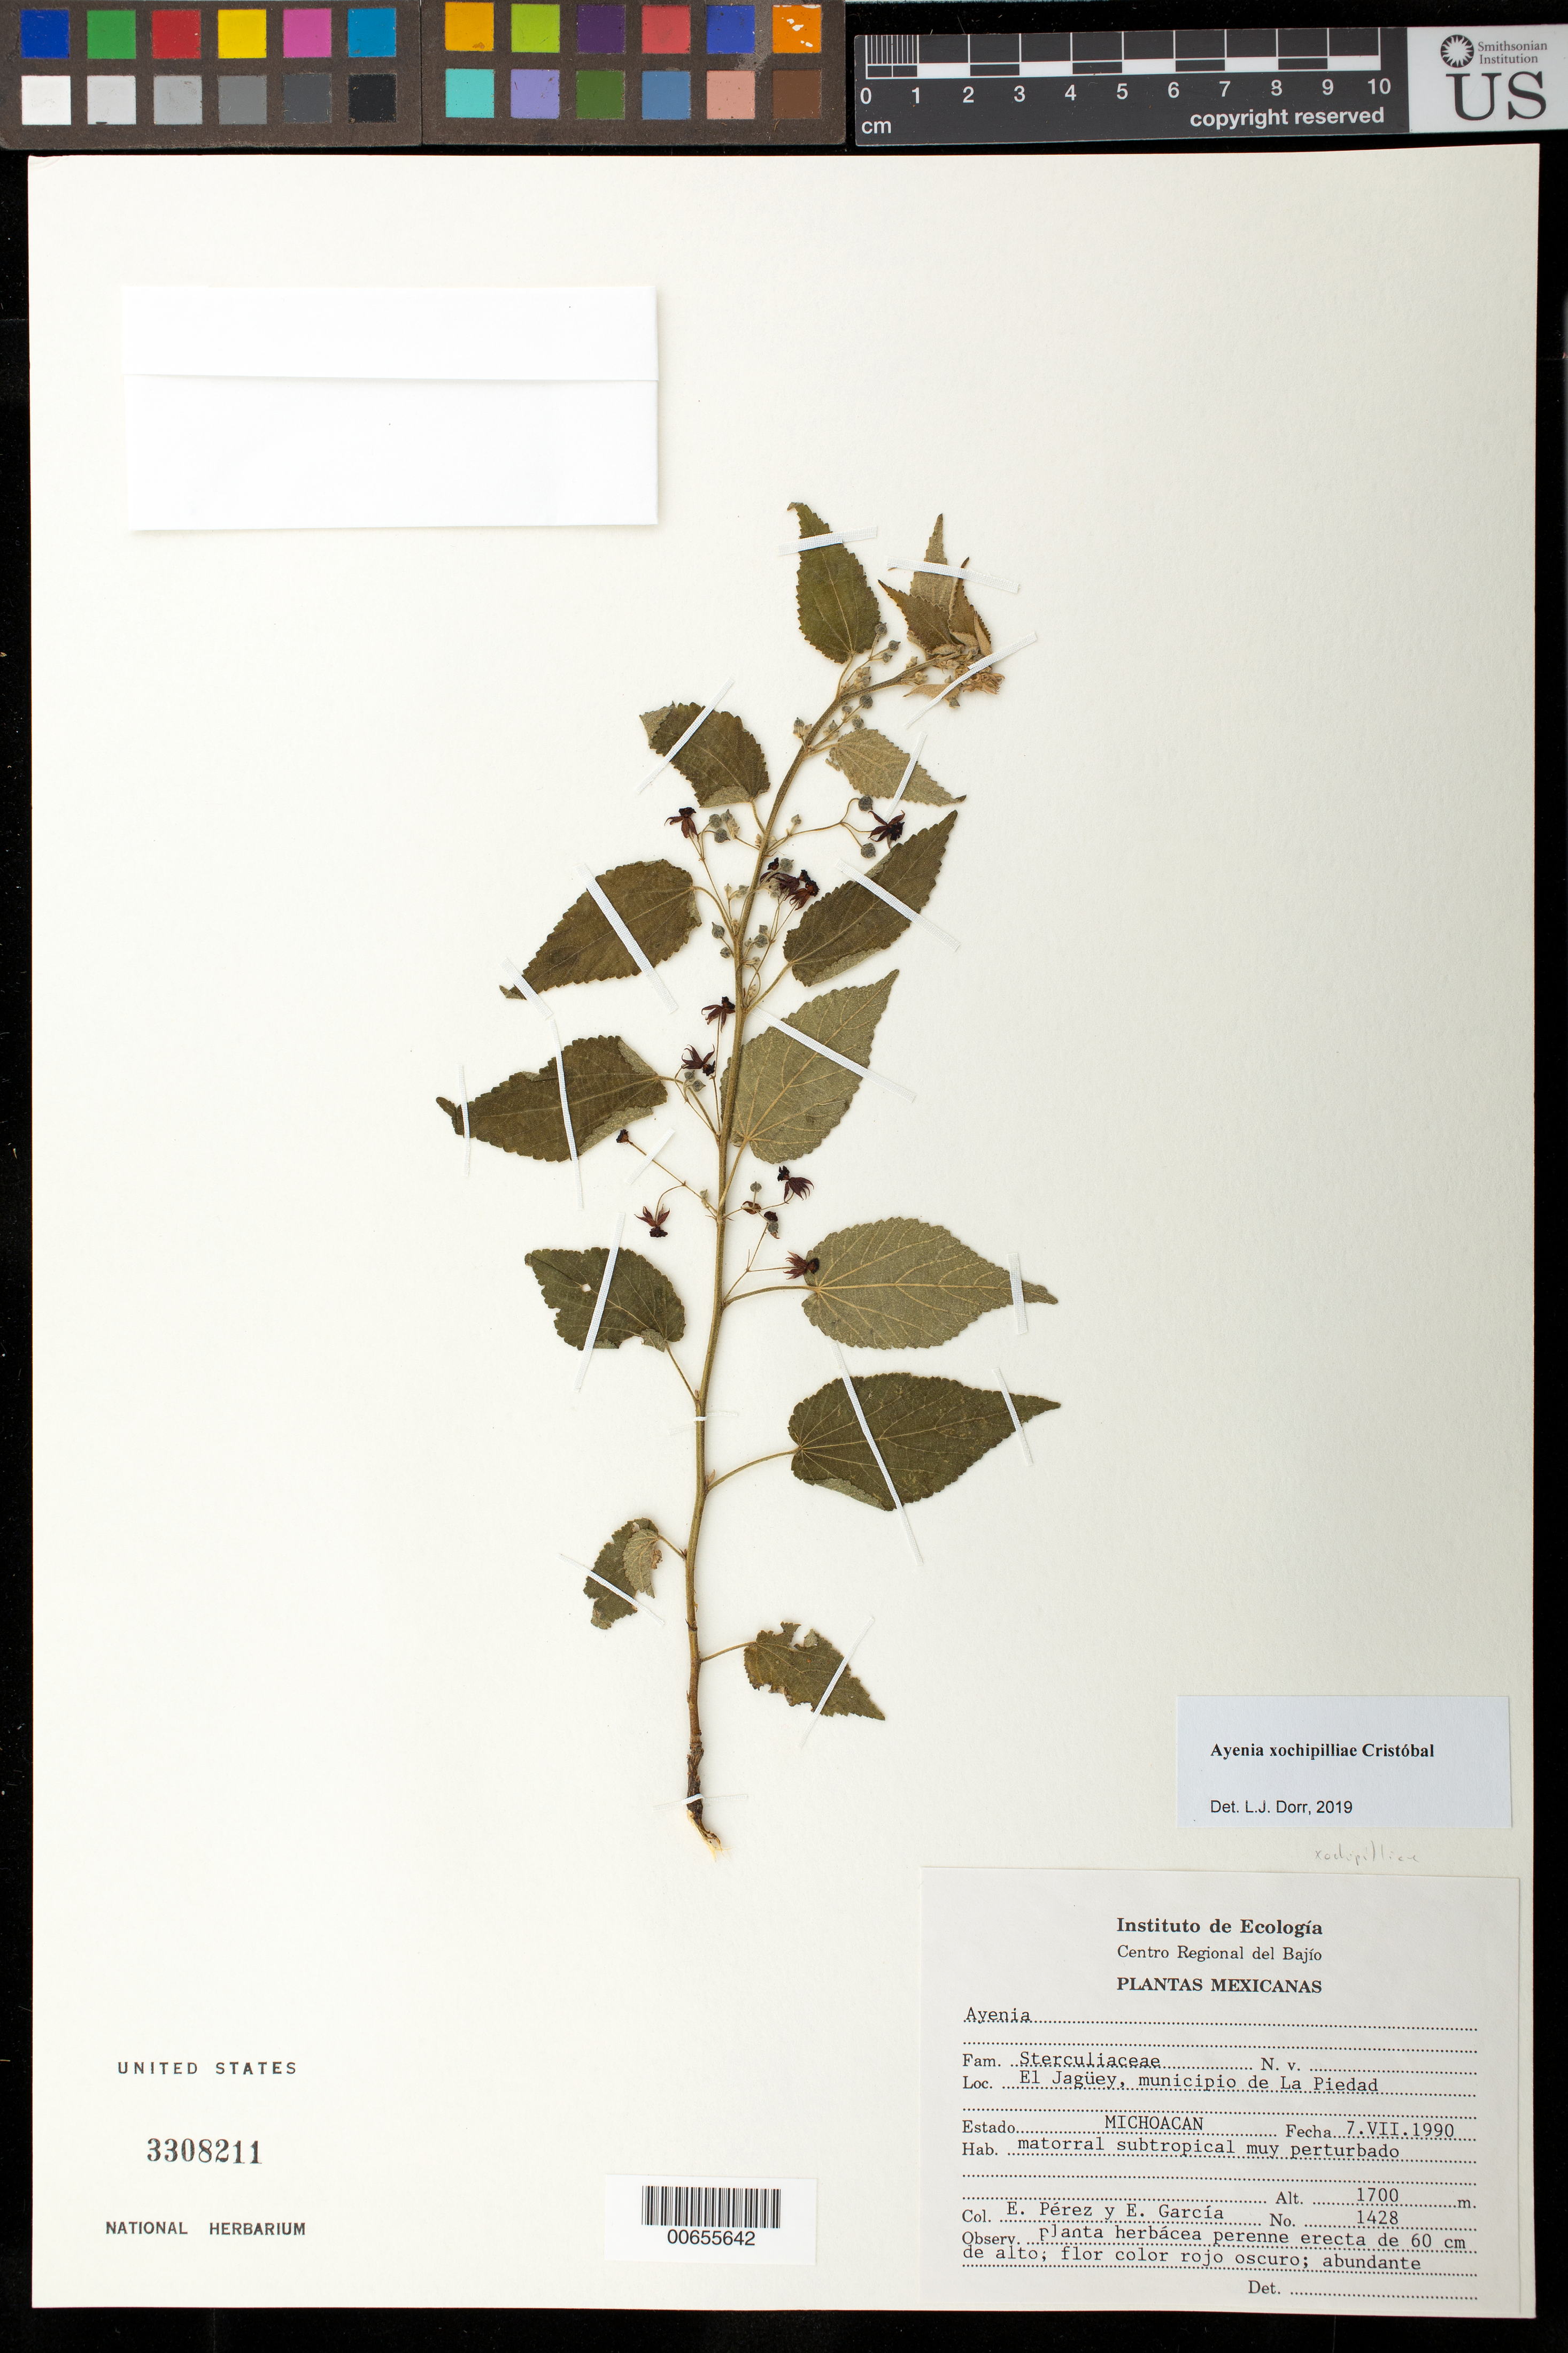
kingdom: Plantae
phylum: Tracheophyta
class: Magnoliopsida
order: Malvales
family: Malvaceae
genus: Ayenia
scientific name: Ayenia xochipilliae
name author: Cristóbal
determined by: Dorr, L. J., (BOT), Smithsonian Institution - National Museum of Natural History (UNITED STATES)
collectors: E. Pérez & E. García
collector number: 1428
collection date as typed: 07 Jul 1990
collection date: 1990-07-07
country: Mexico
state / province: Michoacán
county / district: La Piedad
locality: El Jagüey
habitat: Matorral subtropical muy perturbado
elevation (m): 1700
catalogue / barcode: US 3308211